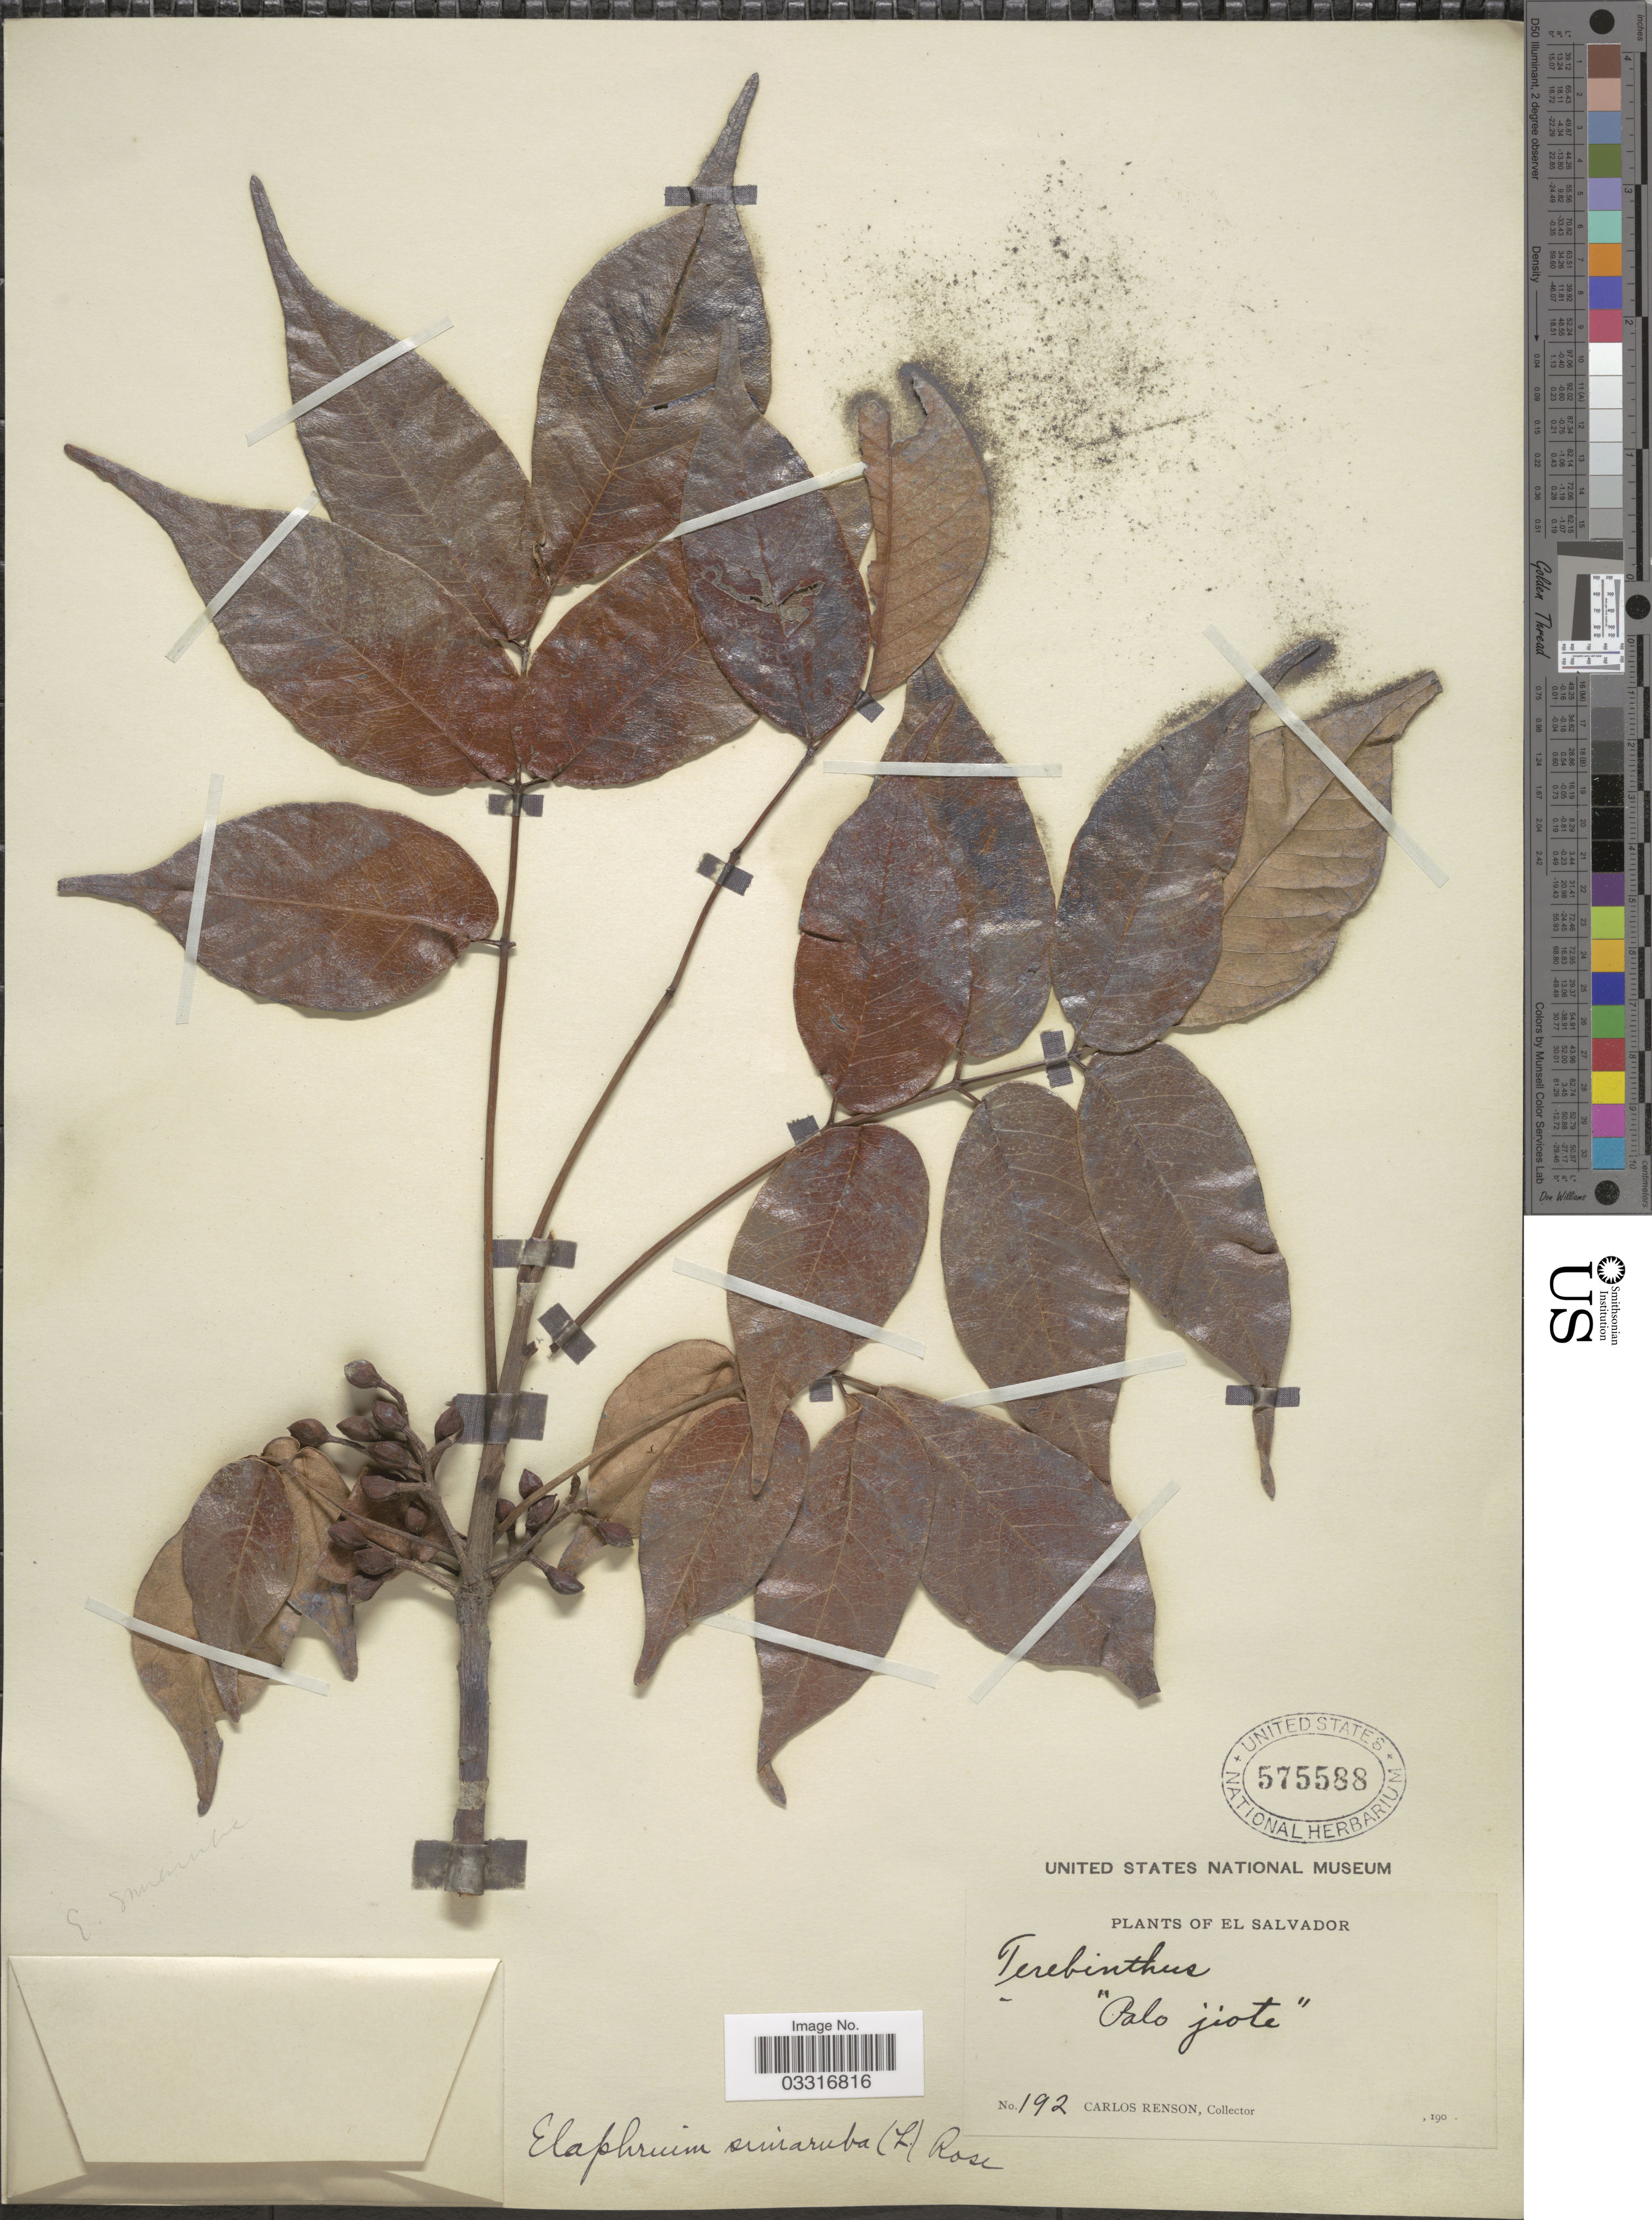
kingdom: Plantae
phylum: Tracheophyta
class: Magnoliopsida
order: Sapindales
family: Burseraceae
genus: Bursera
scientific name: Bursera simaruba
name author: (L.) Sarg.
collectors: C. Renson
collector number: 192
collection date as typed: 190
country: El Salvador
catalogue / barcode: US 575588